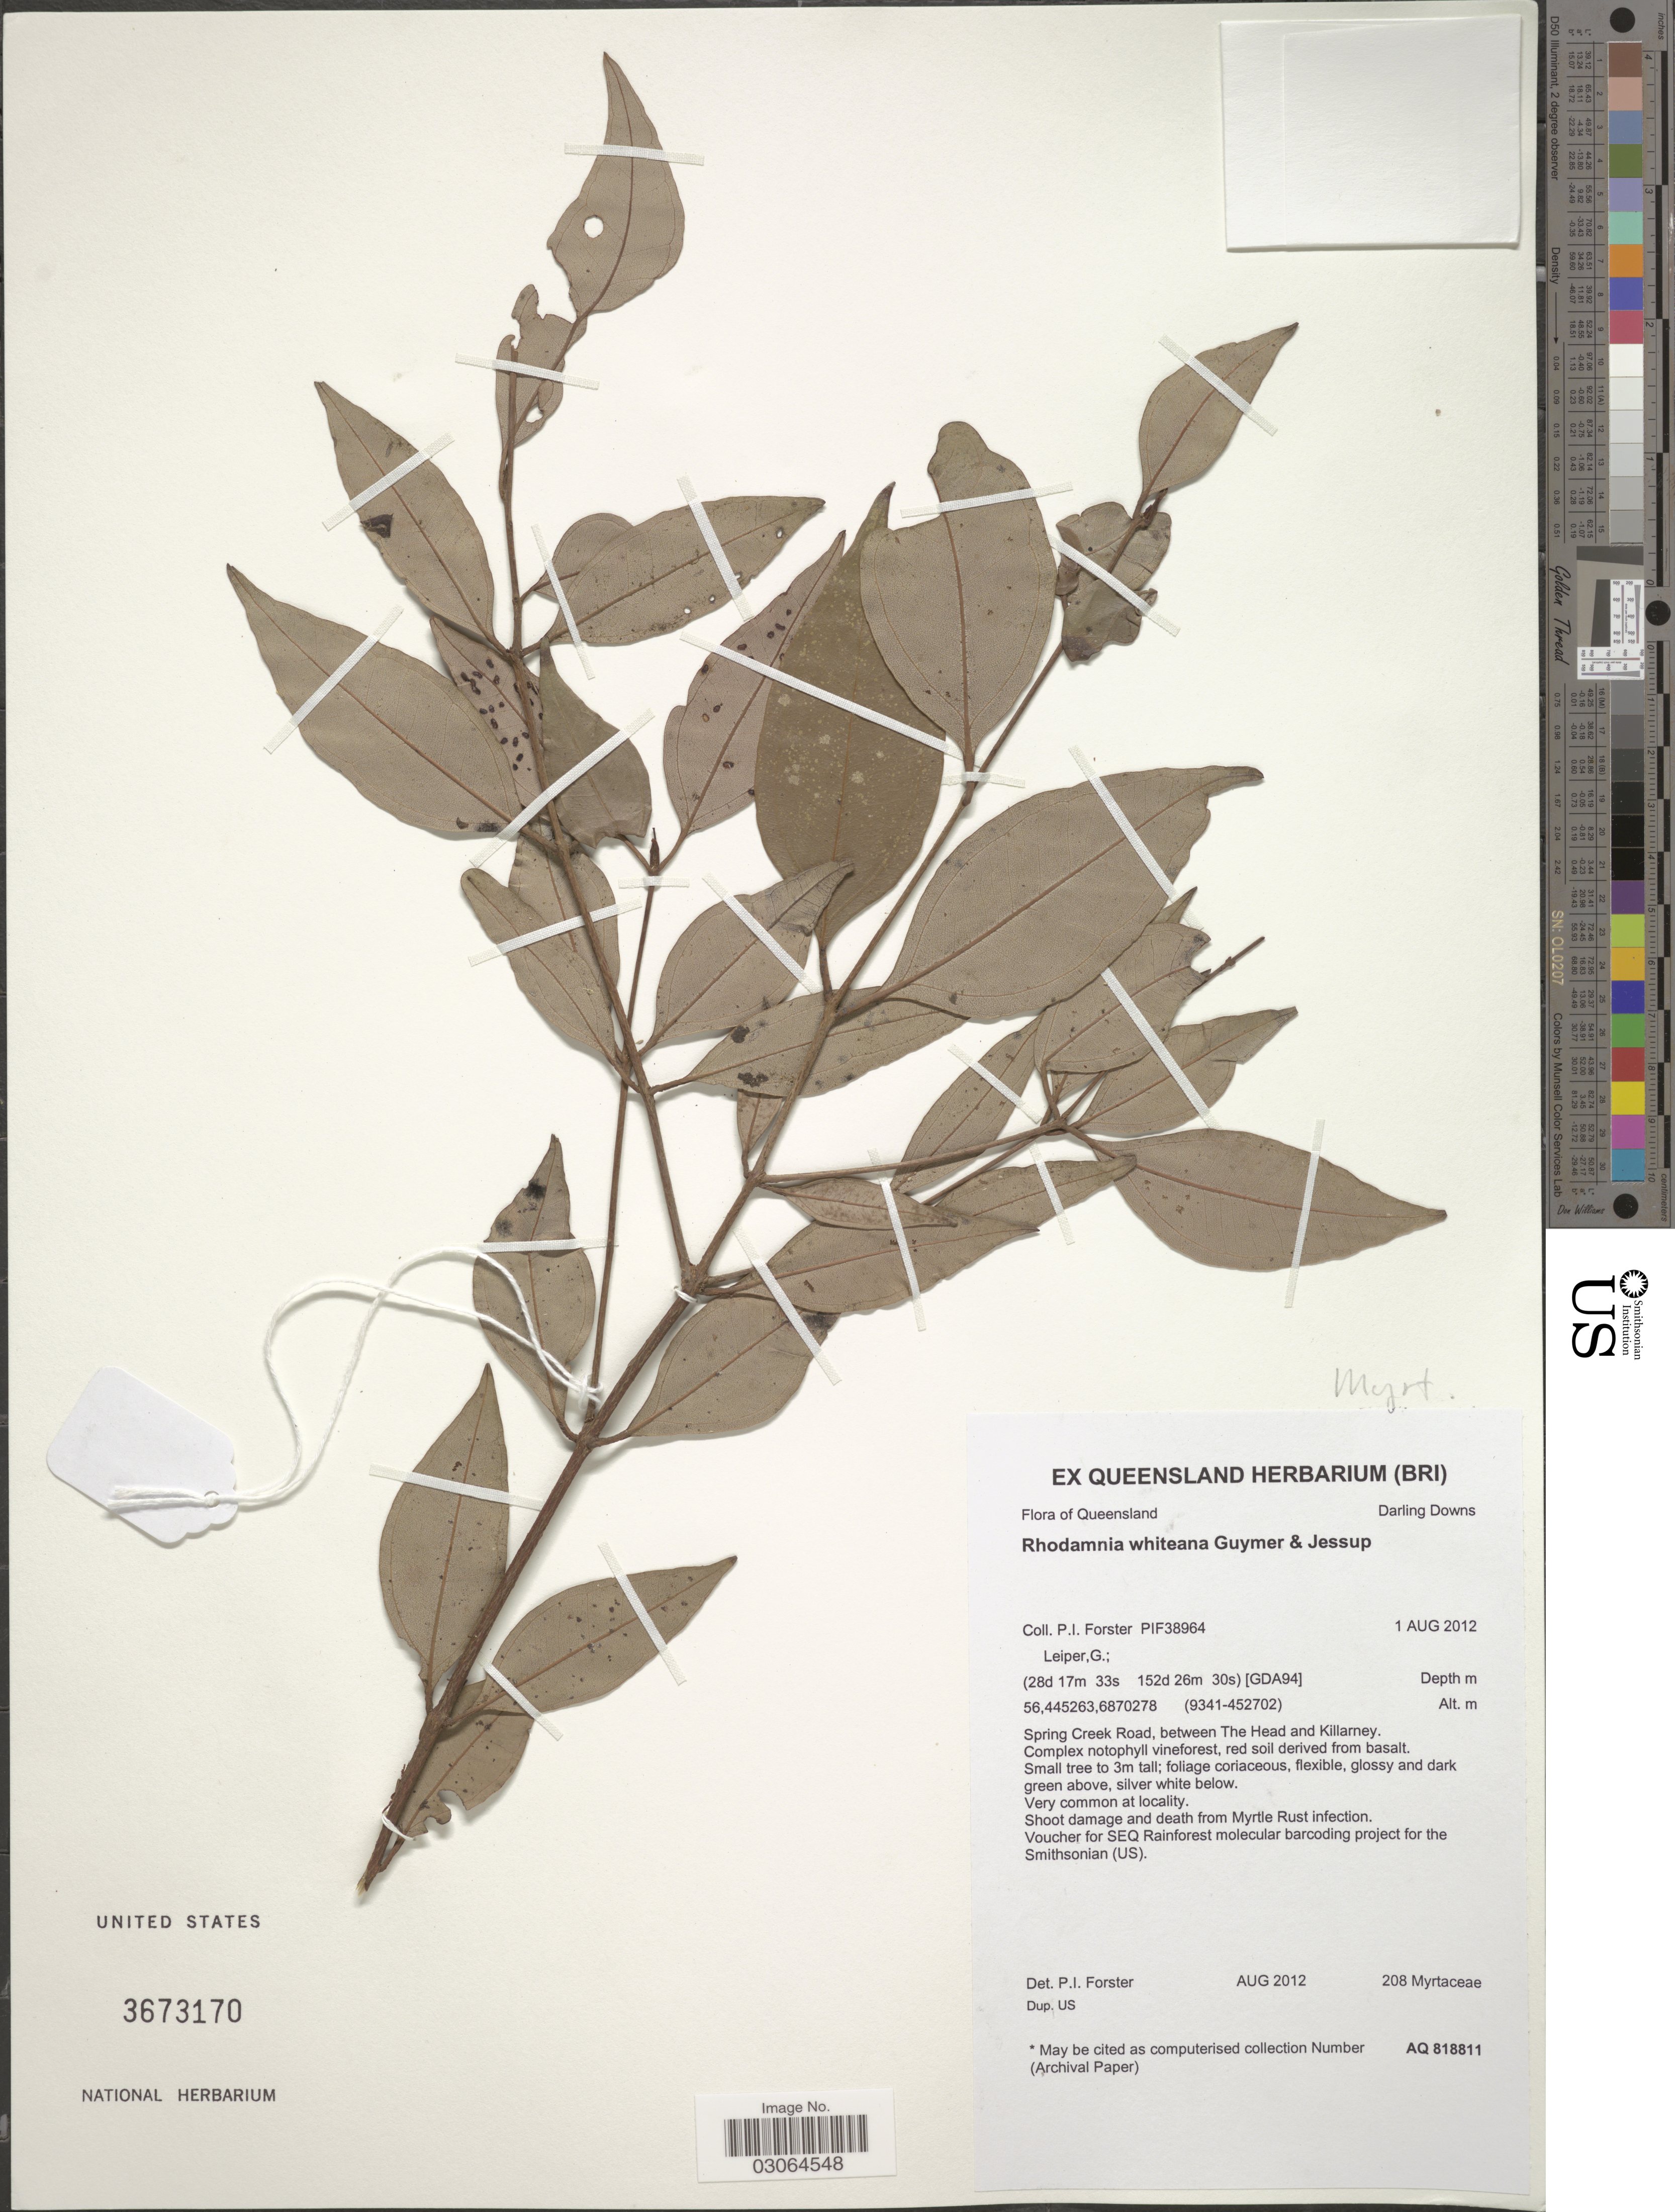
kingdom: Plantae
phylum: Tracheophyta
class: Magnoliopsida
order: Myrtales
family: Myrtaceae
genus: Rhodamnia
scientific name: Rhodamnia whiteana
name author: Guymer & Jessup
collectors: P. Forster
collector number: PIF38964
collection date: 2012-08-01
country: Australia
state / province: Queensland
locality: Darling Downs, Spring Creek Road, between The Head and Killarney.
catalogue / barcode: US 3673170